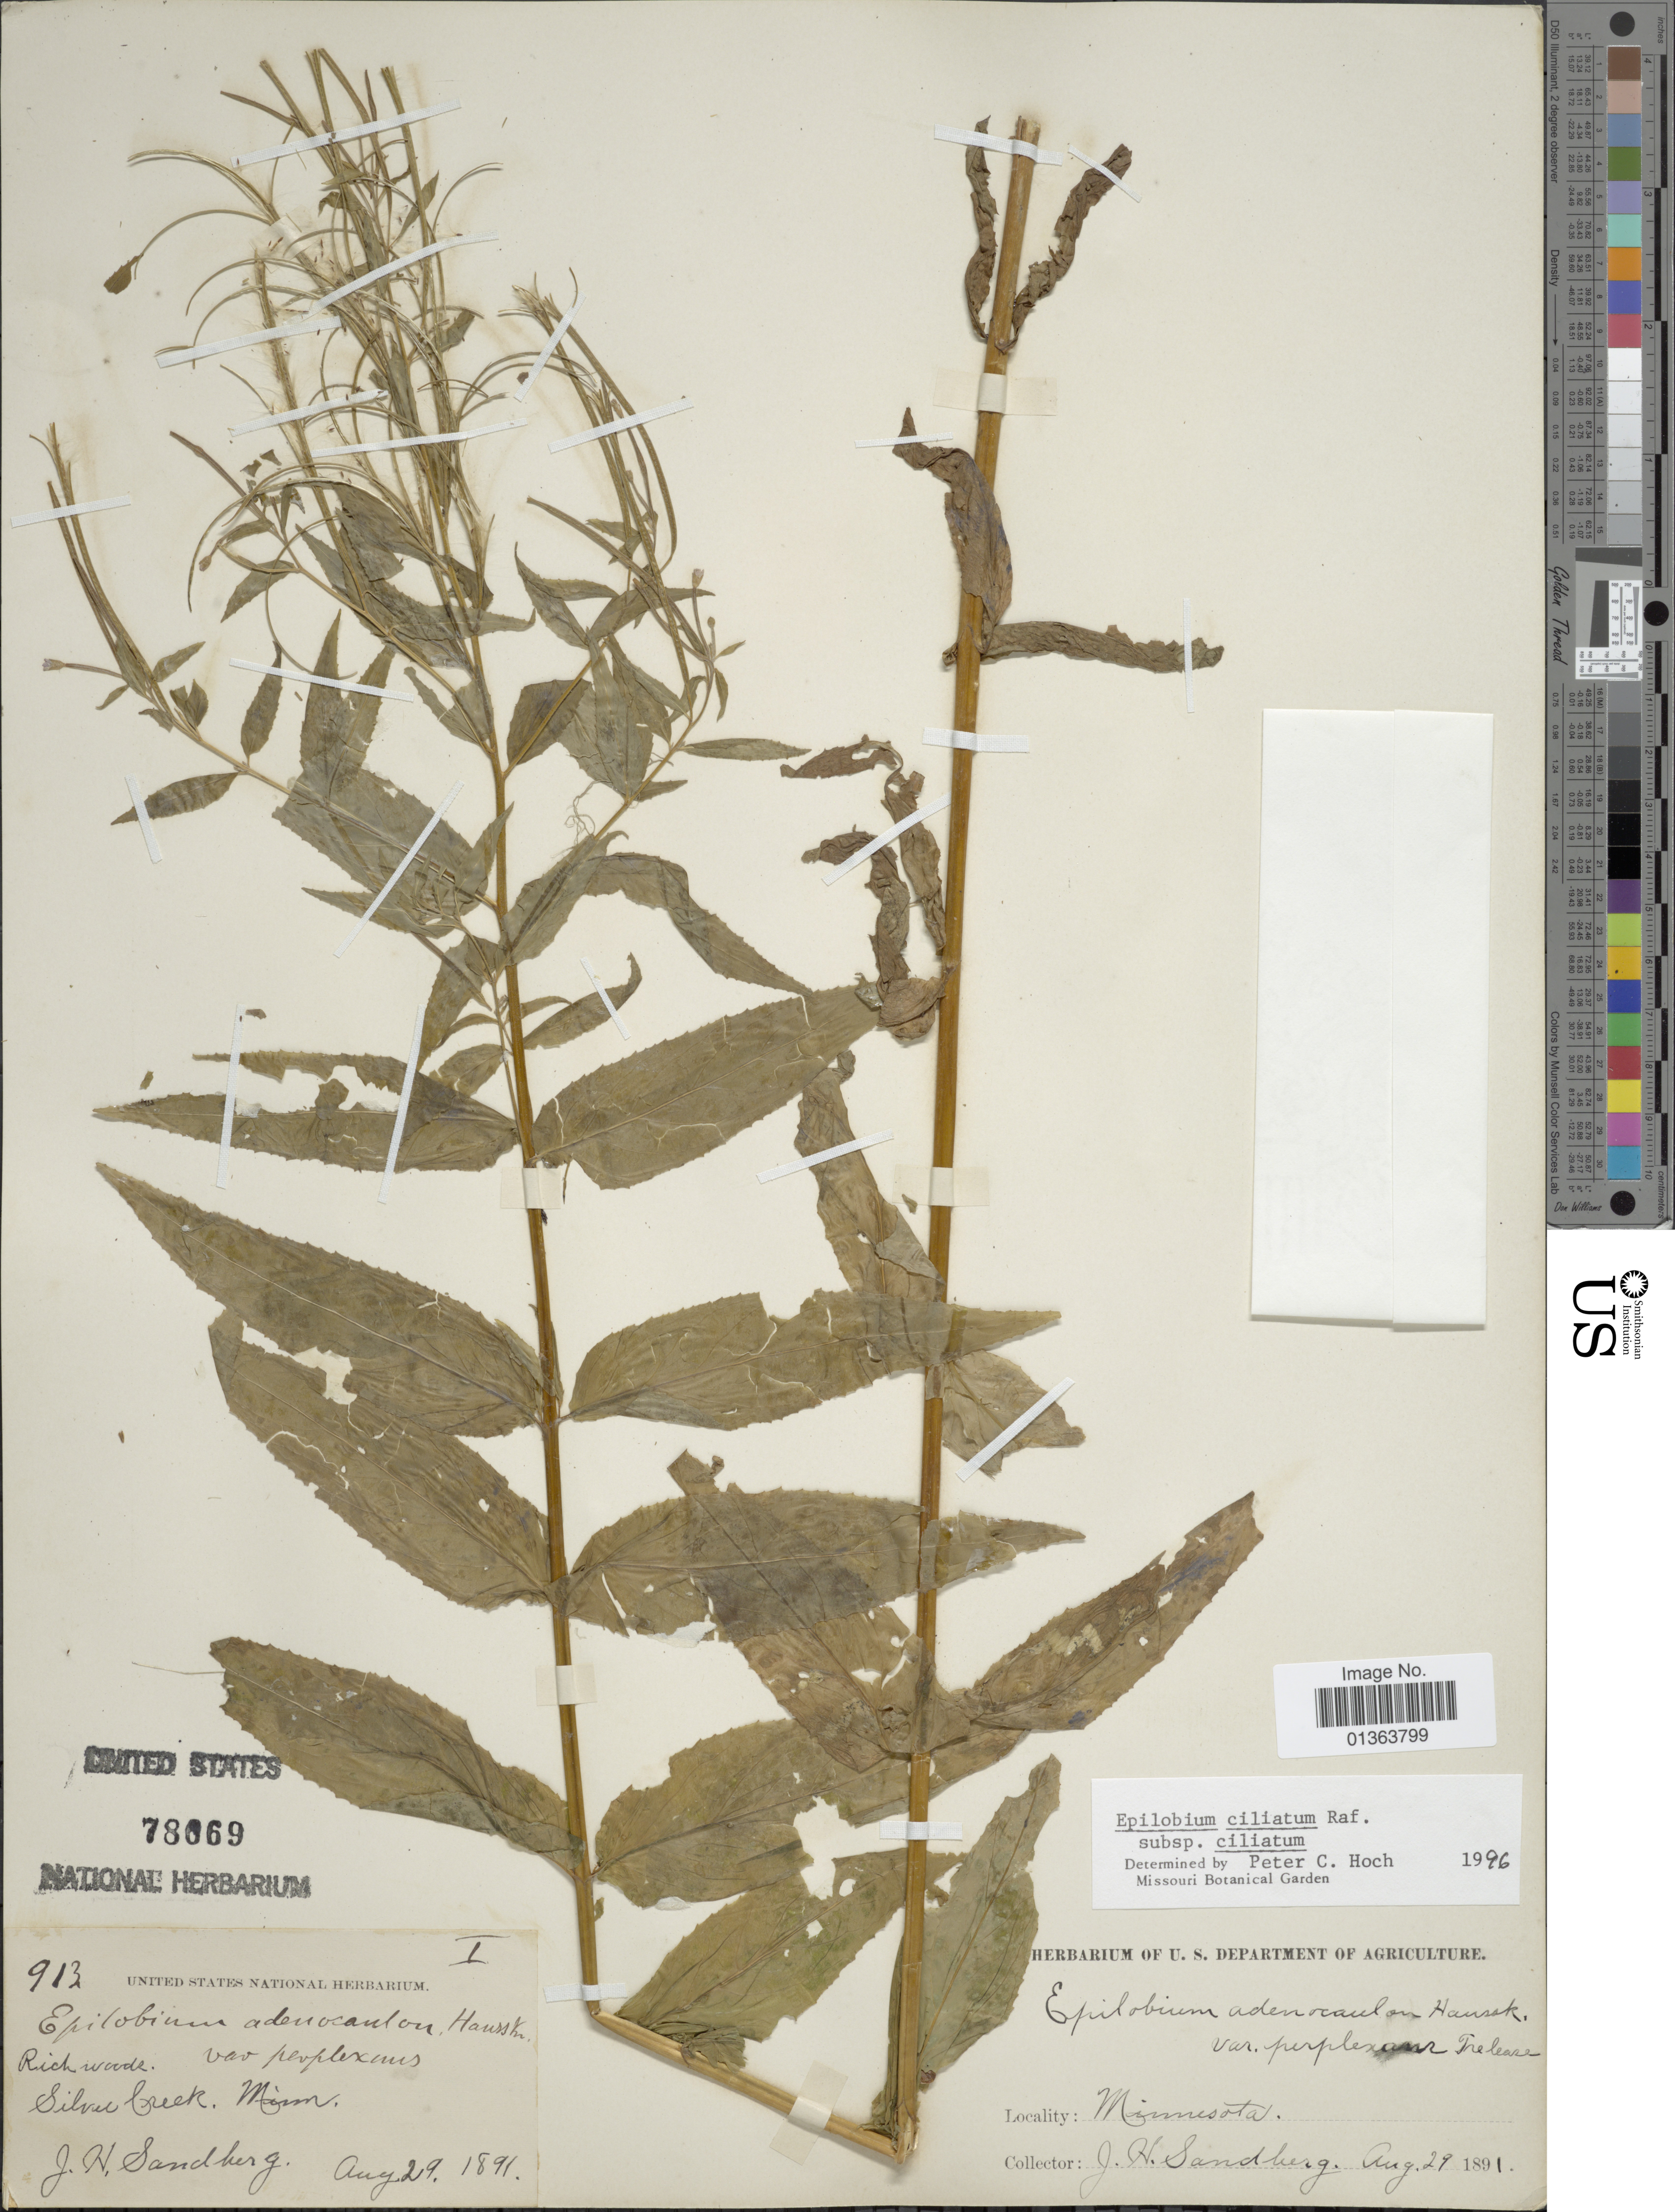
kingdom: Plantae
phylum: Tracheophyta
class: Magnoliopsida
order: Myrtales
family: Onagraceae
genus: Epilobium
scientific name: Epilobium ciliatum subsp. ciliatum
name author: Raf.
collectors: J. H. Sandberg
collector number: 913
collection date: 1891-08-29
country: United States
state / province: Minnesota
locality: Silver Creek.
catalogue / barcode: US 78069